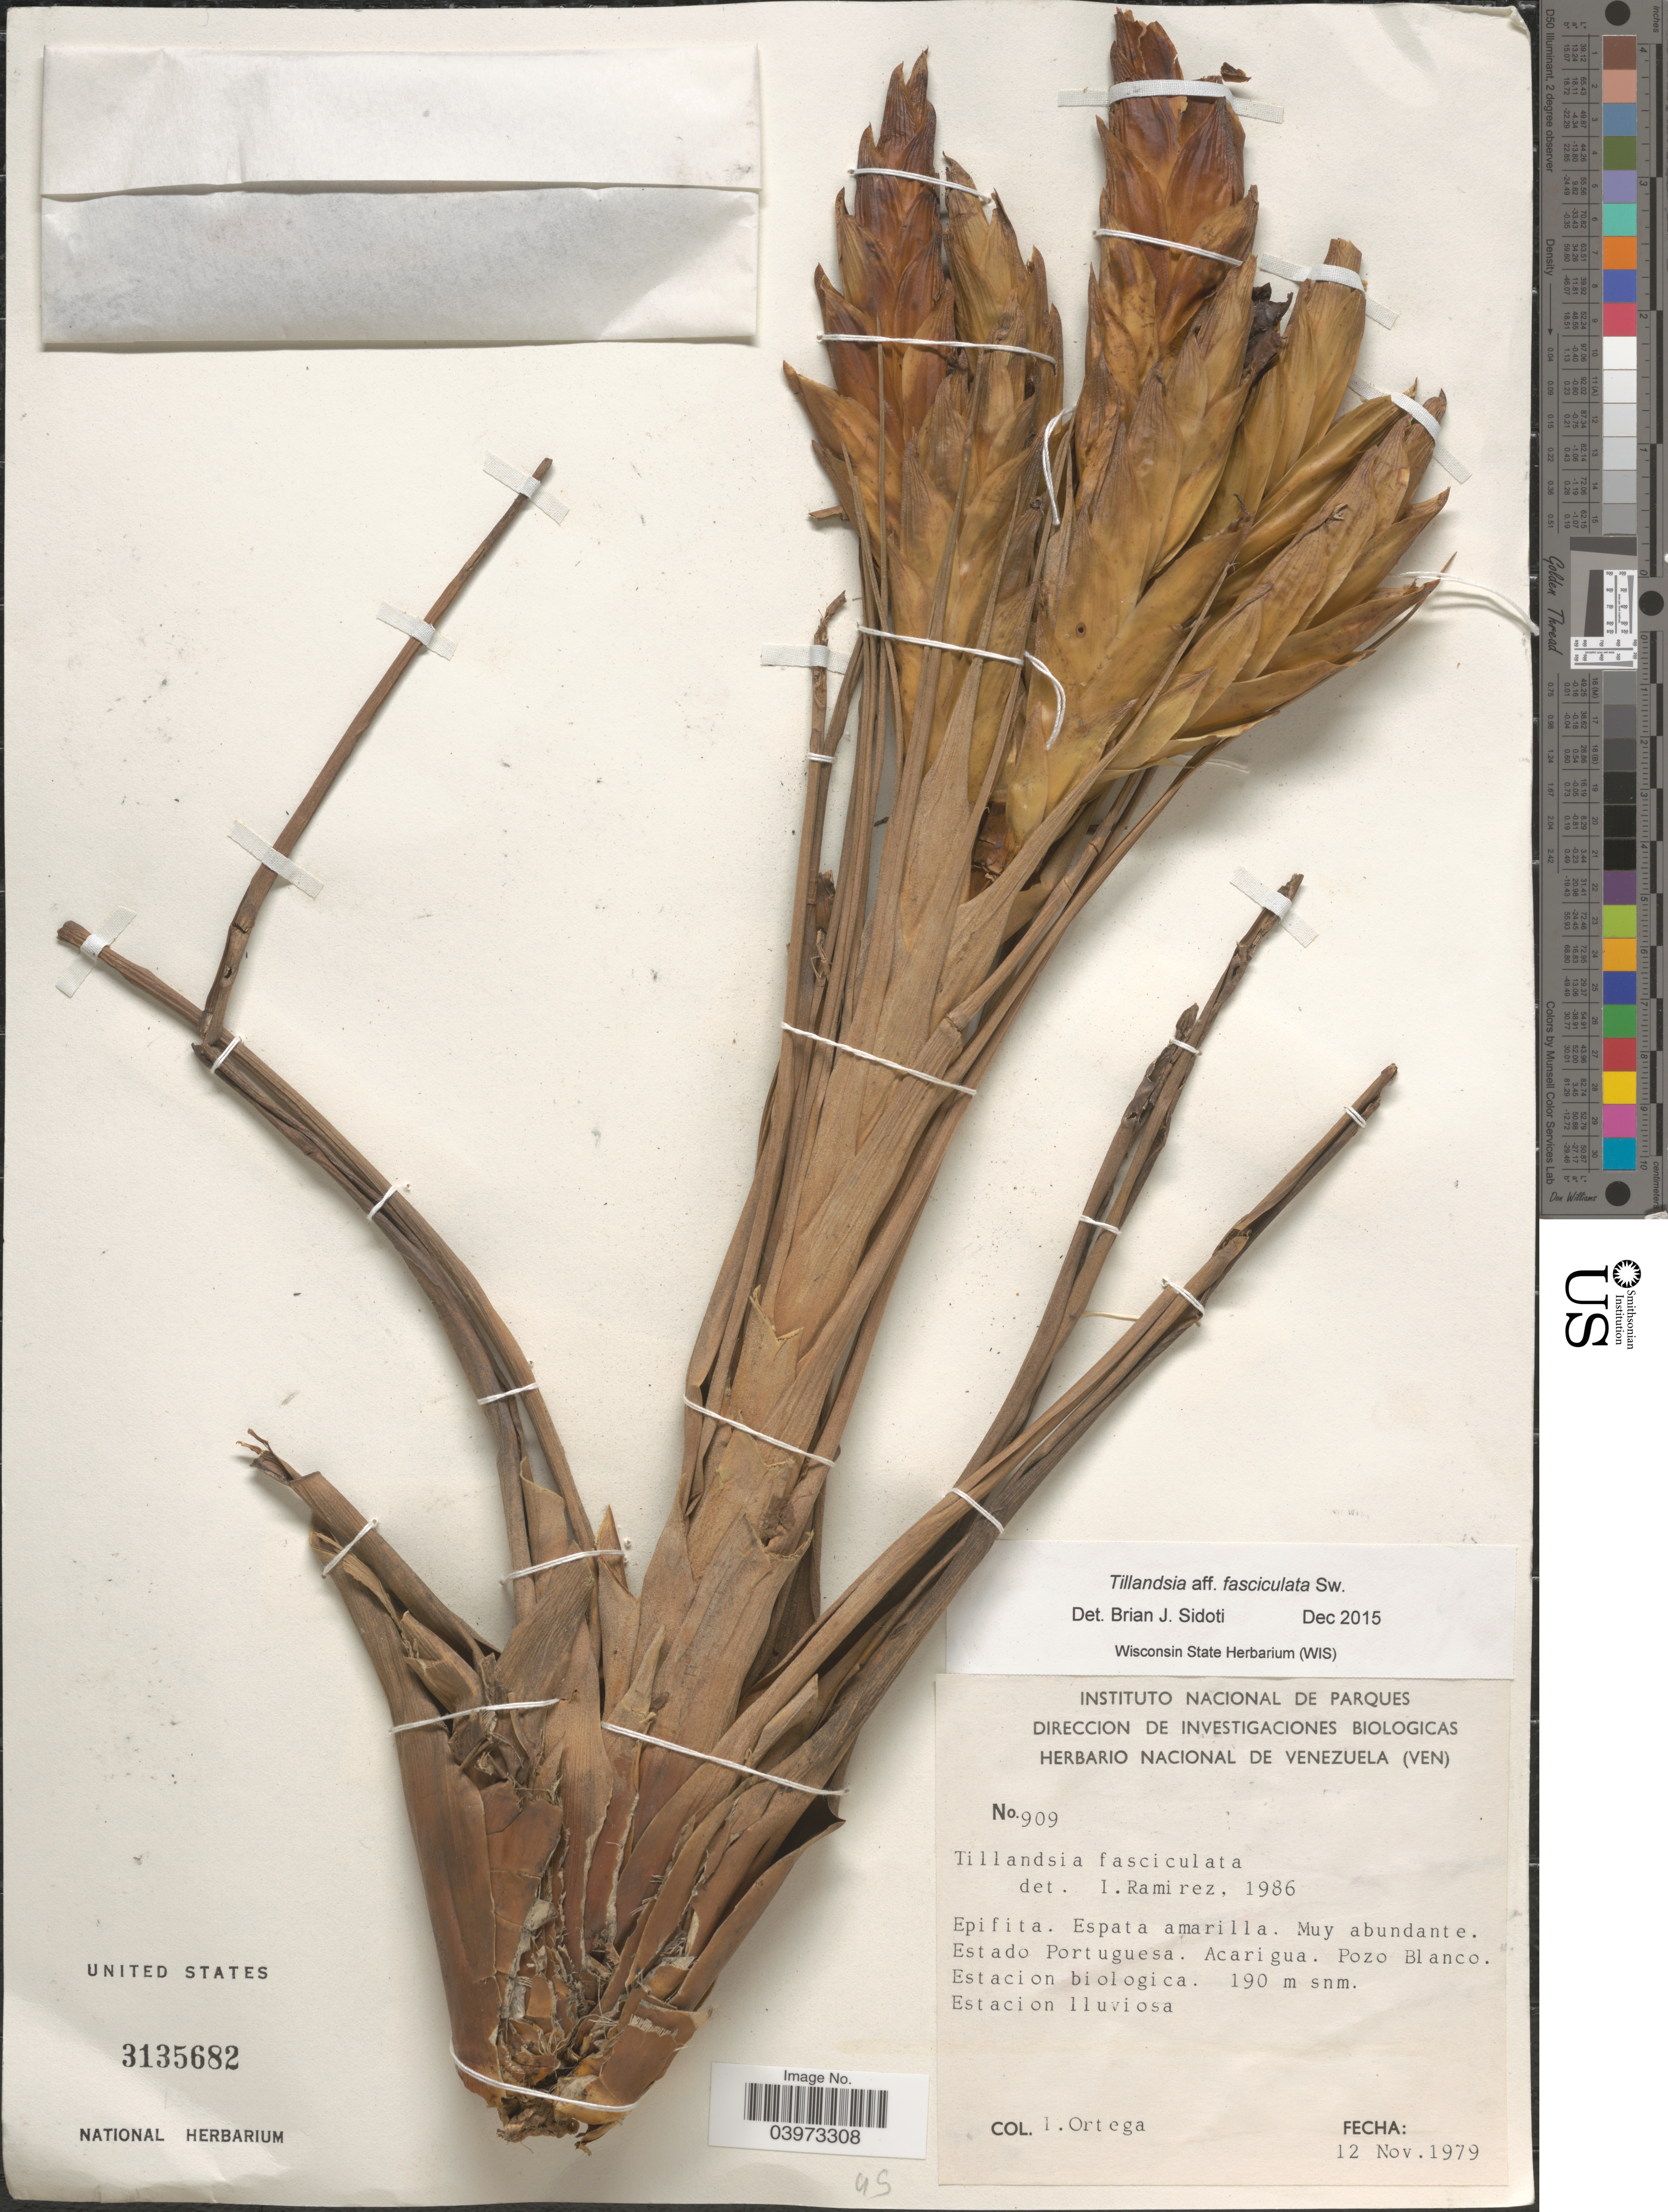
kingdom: Plantae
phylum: Tracheophyta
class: Liliopsida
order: Poales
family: Bromeliaceae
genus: Tillandsia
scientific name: Tillandsia fasciculata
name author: Sw.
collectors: I. Ortega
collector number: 909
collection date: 1979-11-12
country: Venezuela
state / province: Portuguesa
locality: Acarigua. Pozo Blanco. Estacion biologica. Estacion Iluviosa.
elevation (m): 190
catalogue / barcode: US 3135682